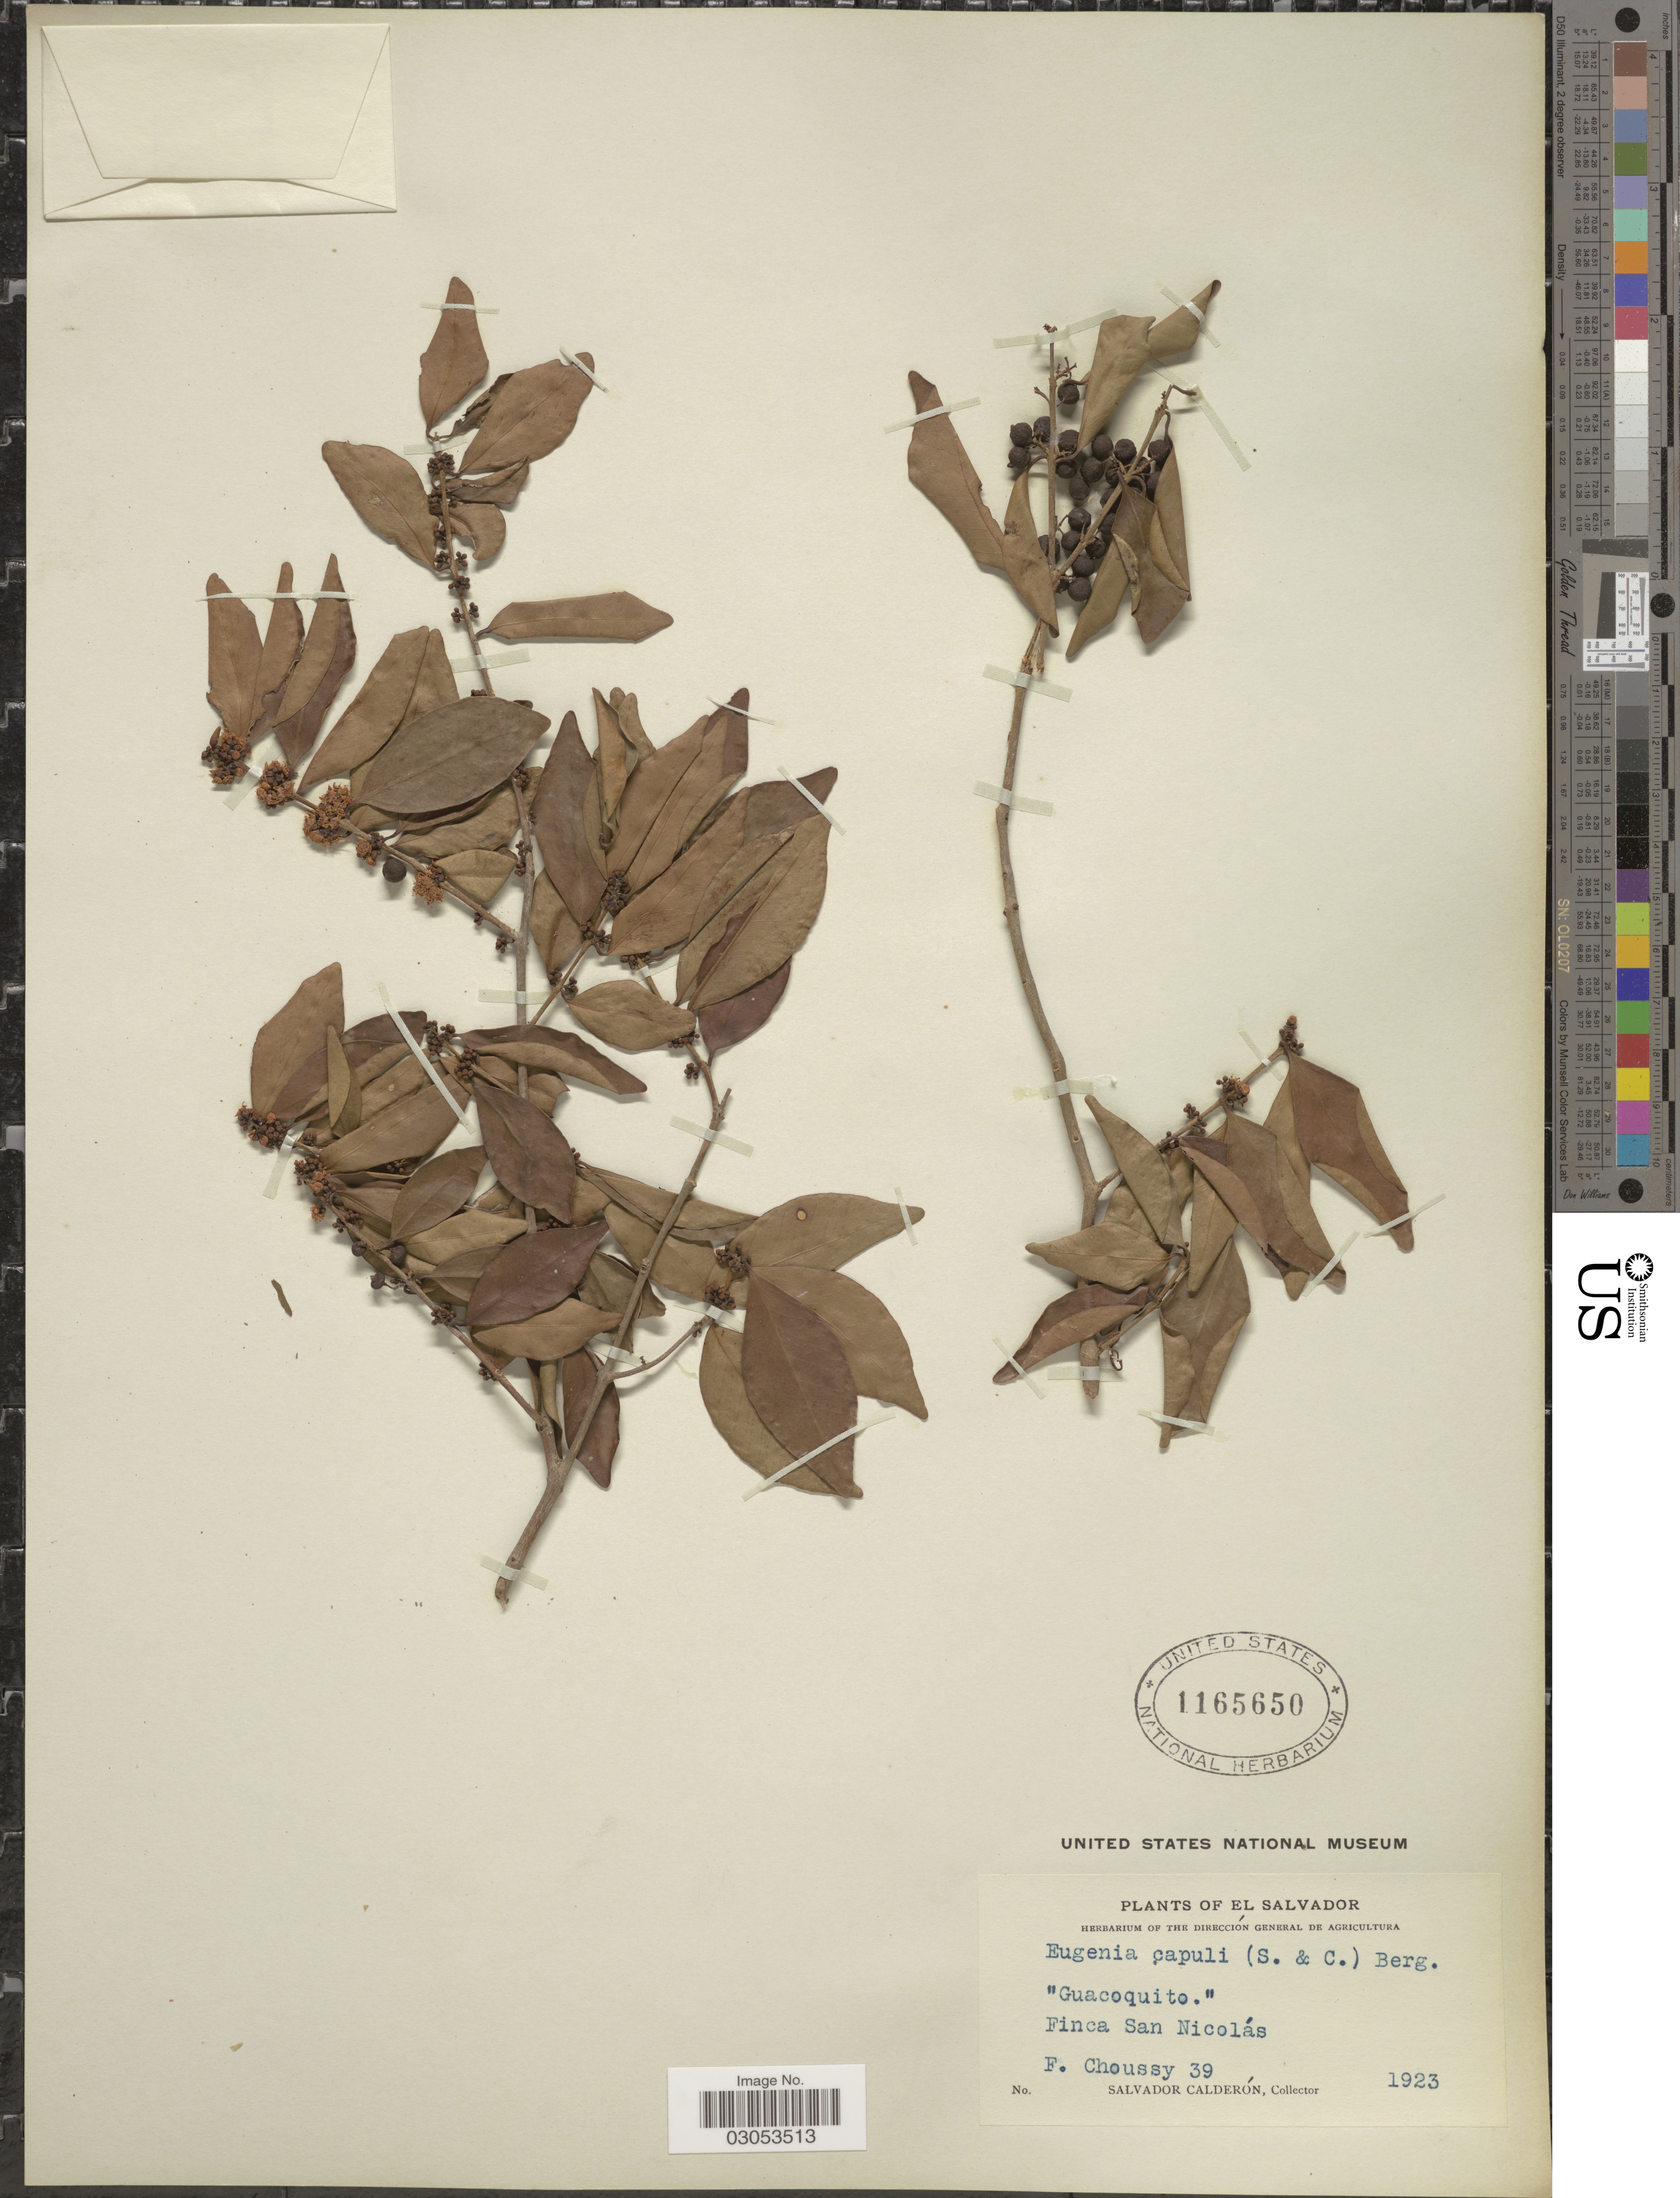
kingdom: Plantae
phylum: Tracheophyta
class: Magnoliopsida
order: Myrtales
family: Myrtaceae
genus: Eugenia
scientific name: Eugenia capuli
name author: (Schltdl. & Cham.) Hook. & Arn.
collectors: S. Calderón & F. Choussy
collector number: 39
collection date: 1923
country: El Salvador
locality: Finca San Nicolás.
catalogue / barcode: US 1165650